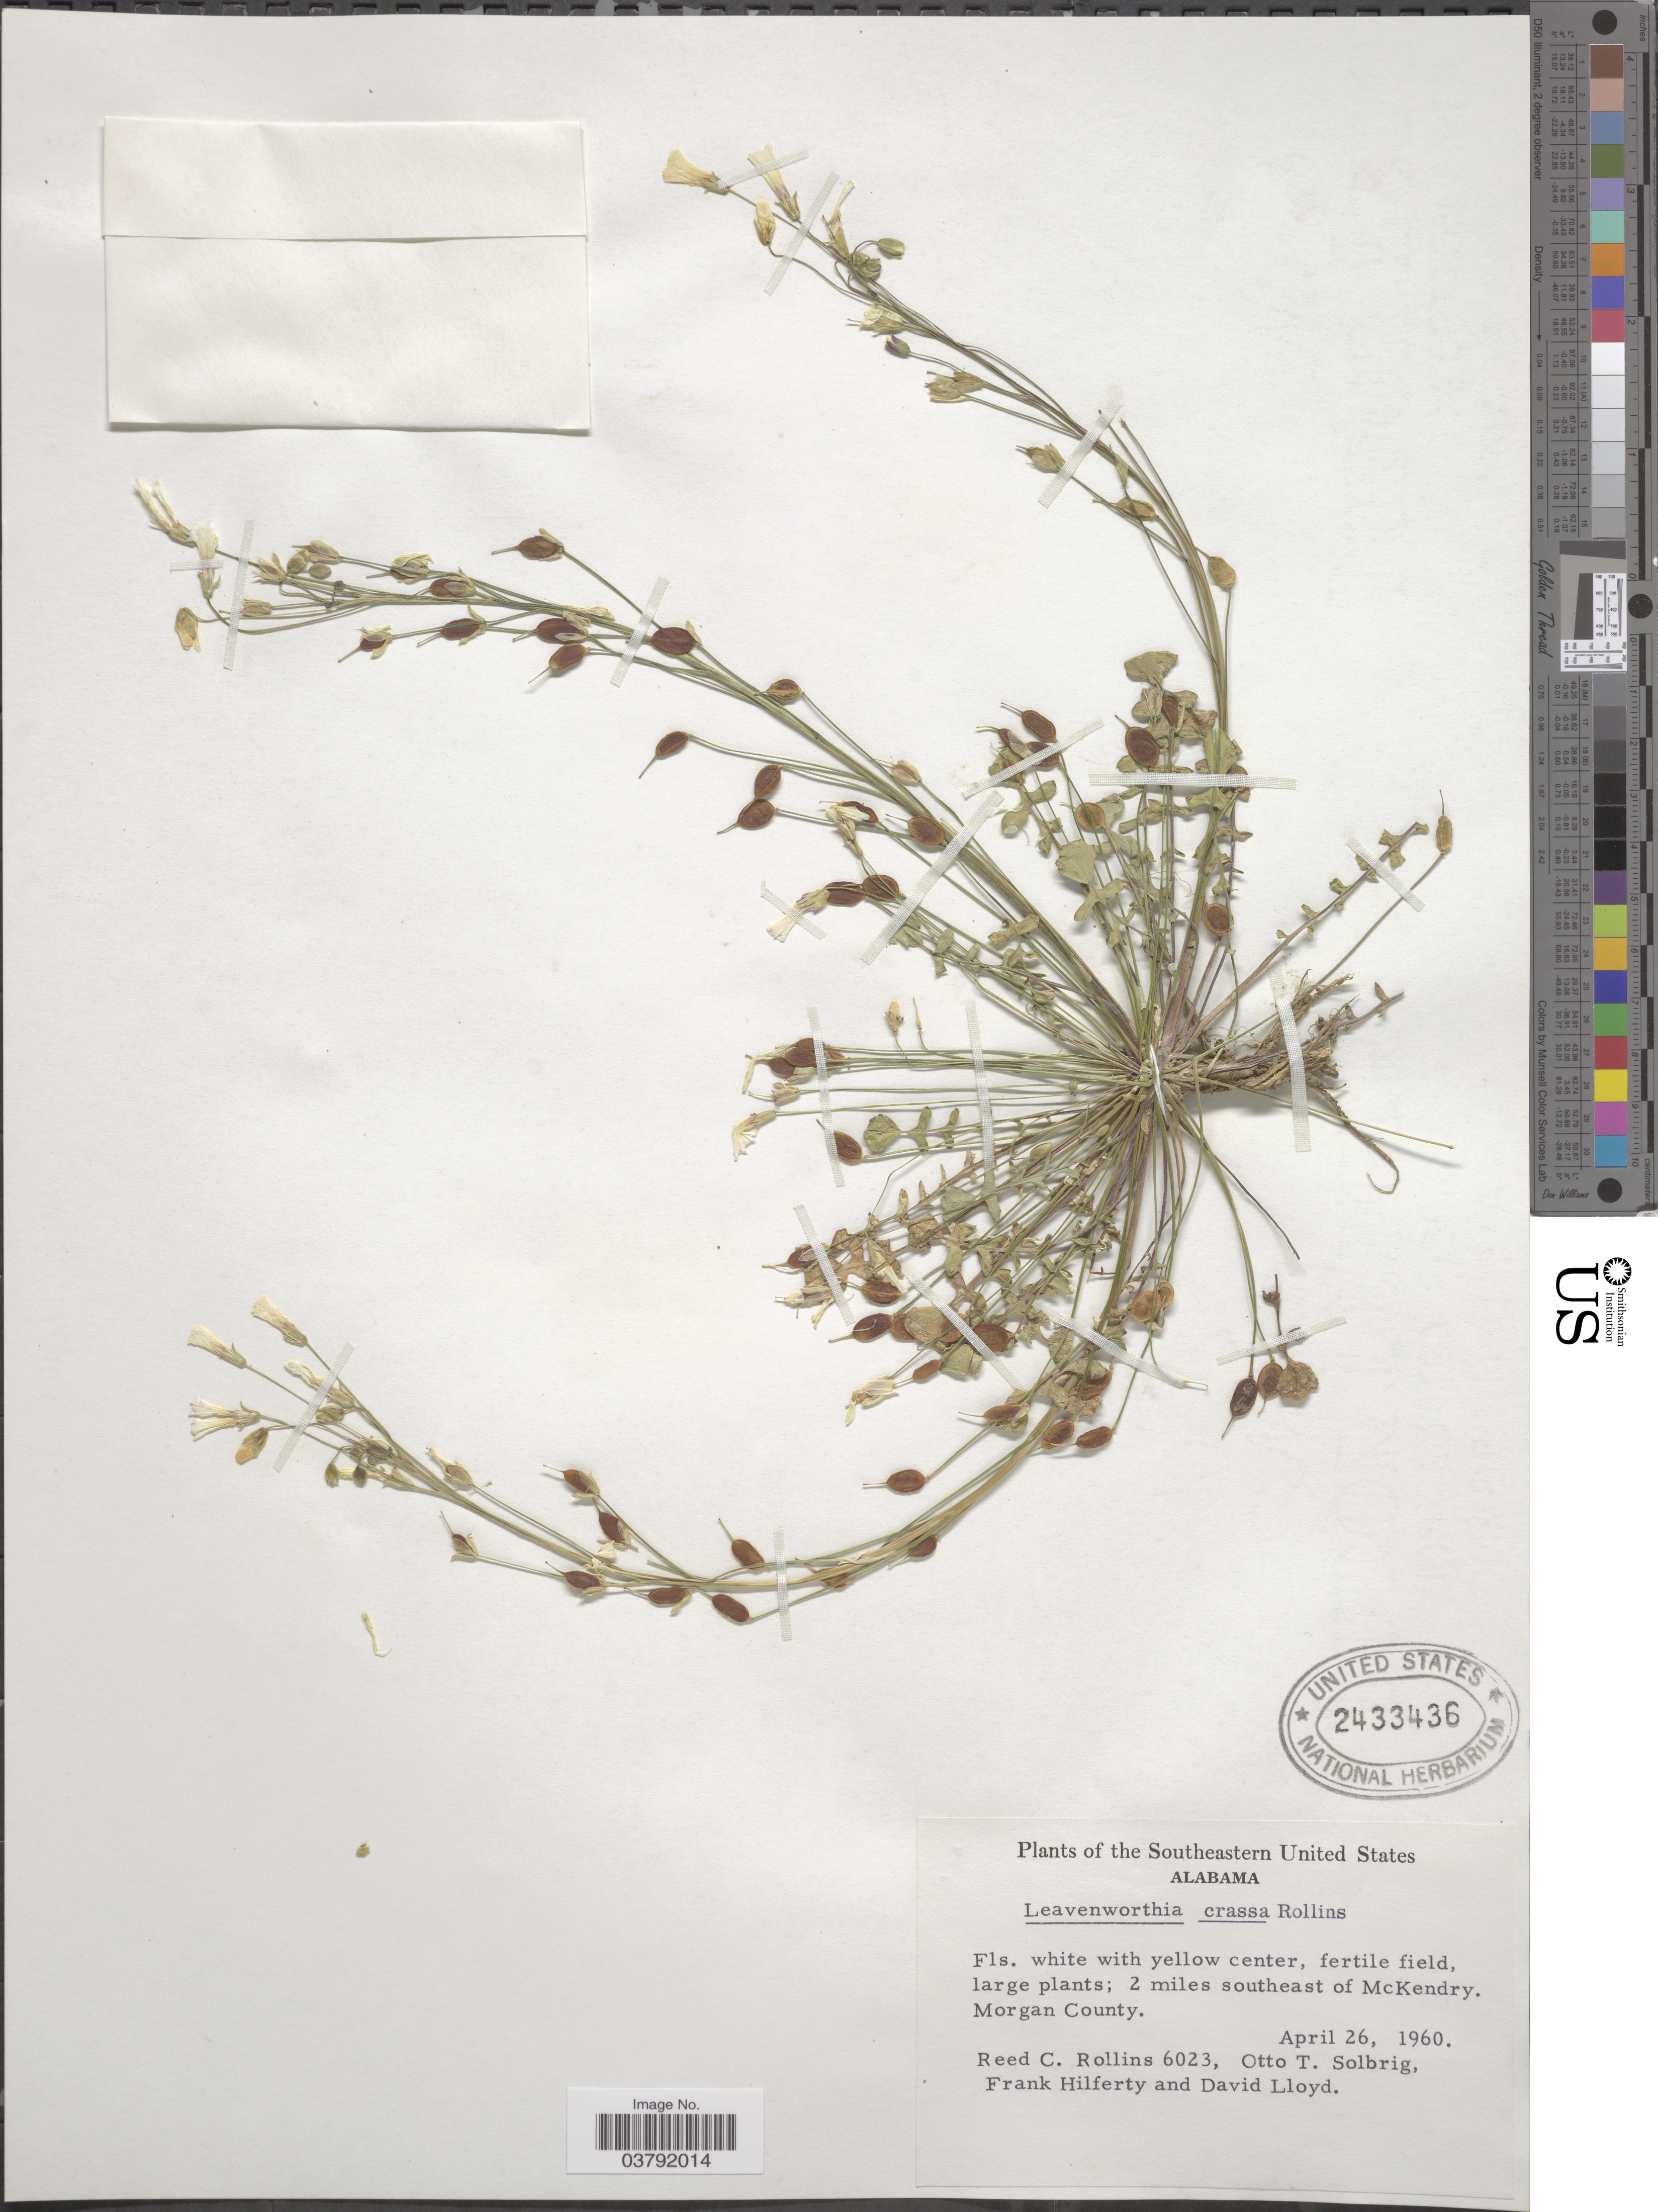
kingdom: Plantae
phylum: Tracheophyta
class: Magnoliopsida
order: Brassicales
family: Brassicaceae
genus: Leavenworthia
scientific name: Leavenworthia crassa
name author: Rollins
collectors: R. C. Rollins, O. T. Solbrig, F. Hilferty & D. Lloyd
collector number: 6023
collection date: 1960-04-26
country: United States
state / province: Alabama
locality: Southeastern United States. 2 miles southeast of McKendry, Morgan County.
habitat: fertile field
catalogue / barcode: US 2433436